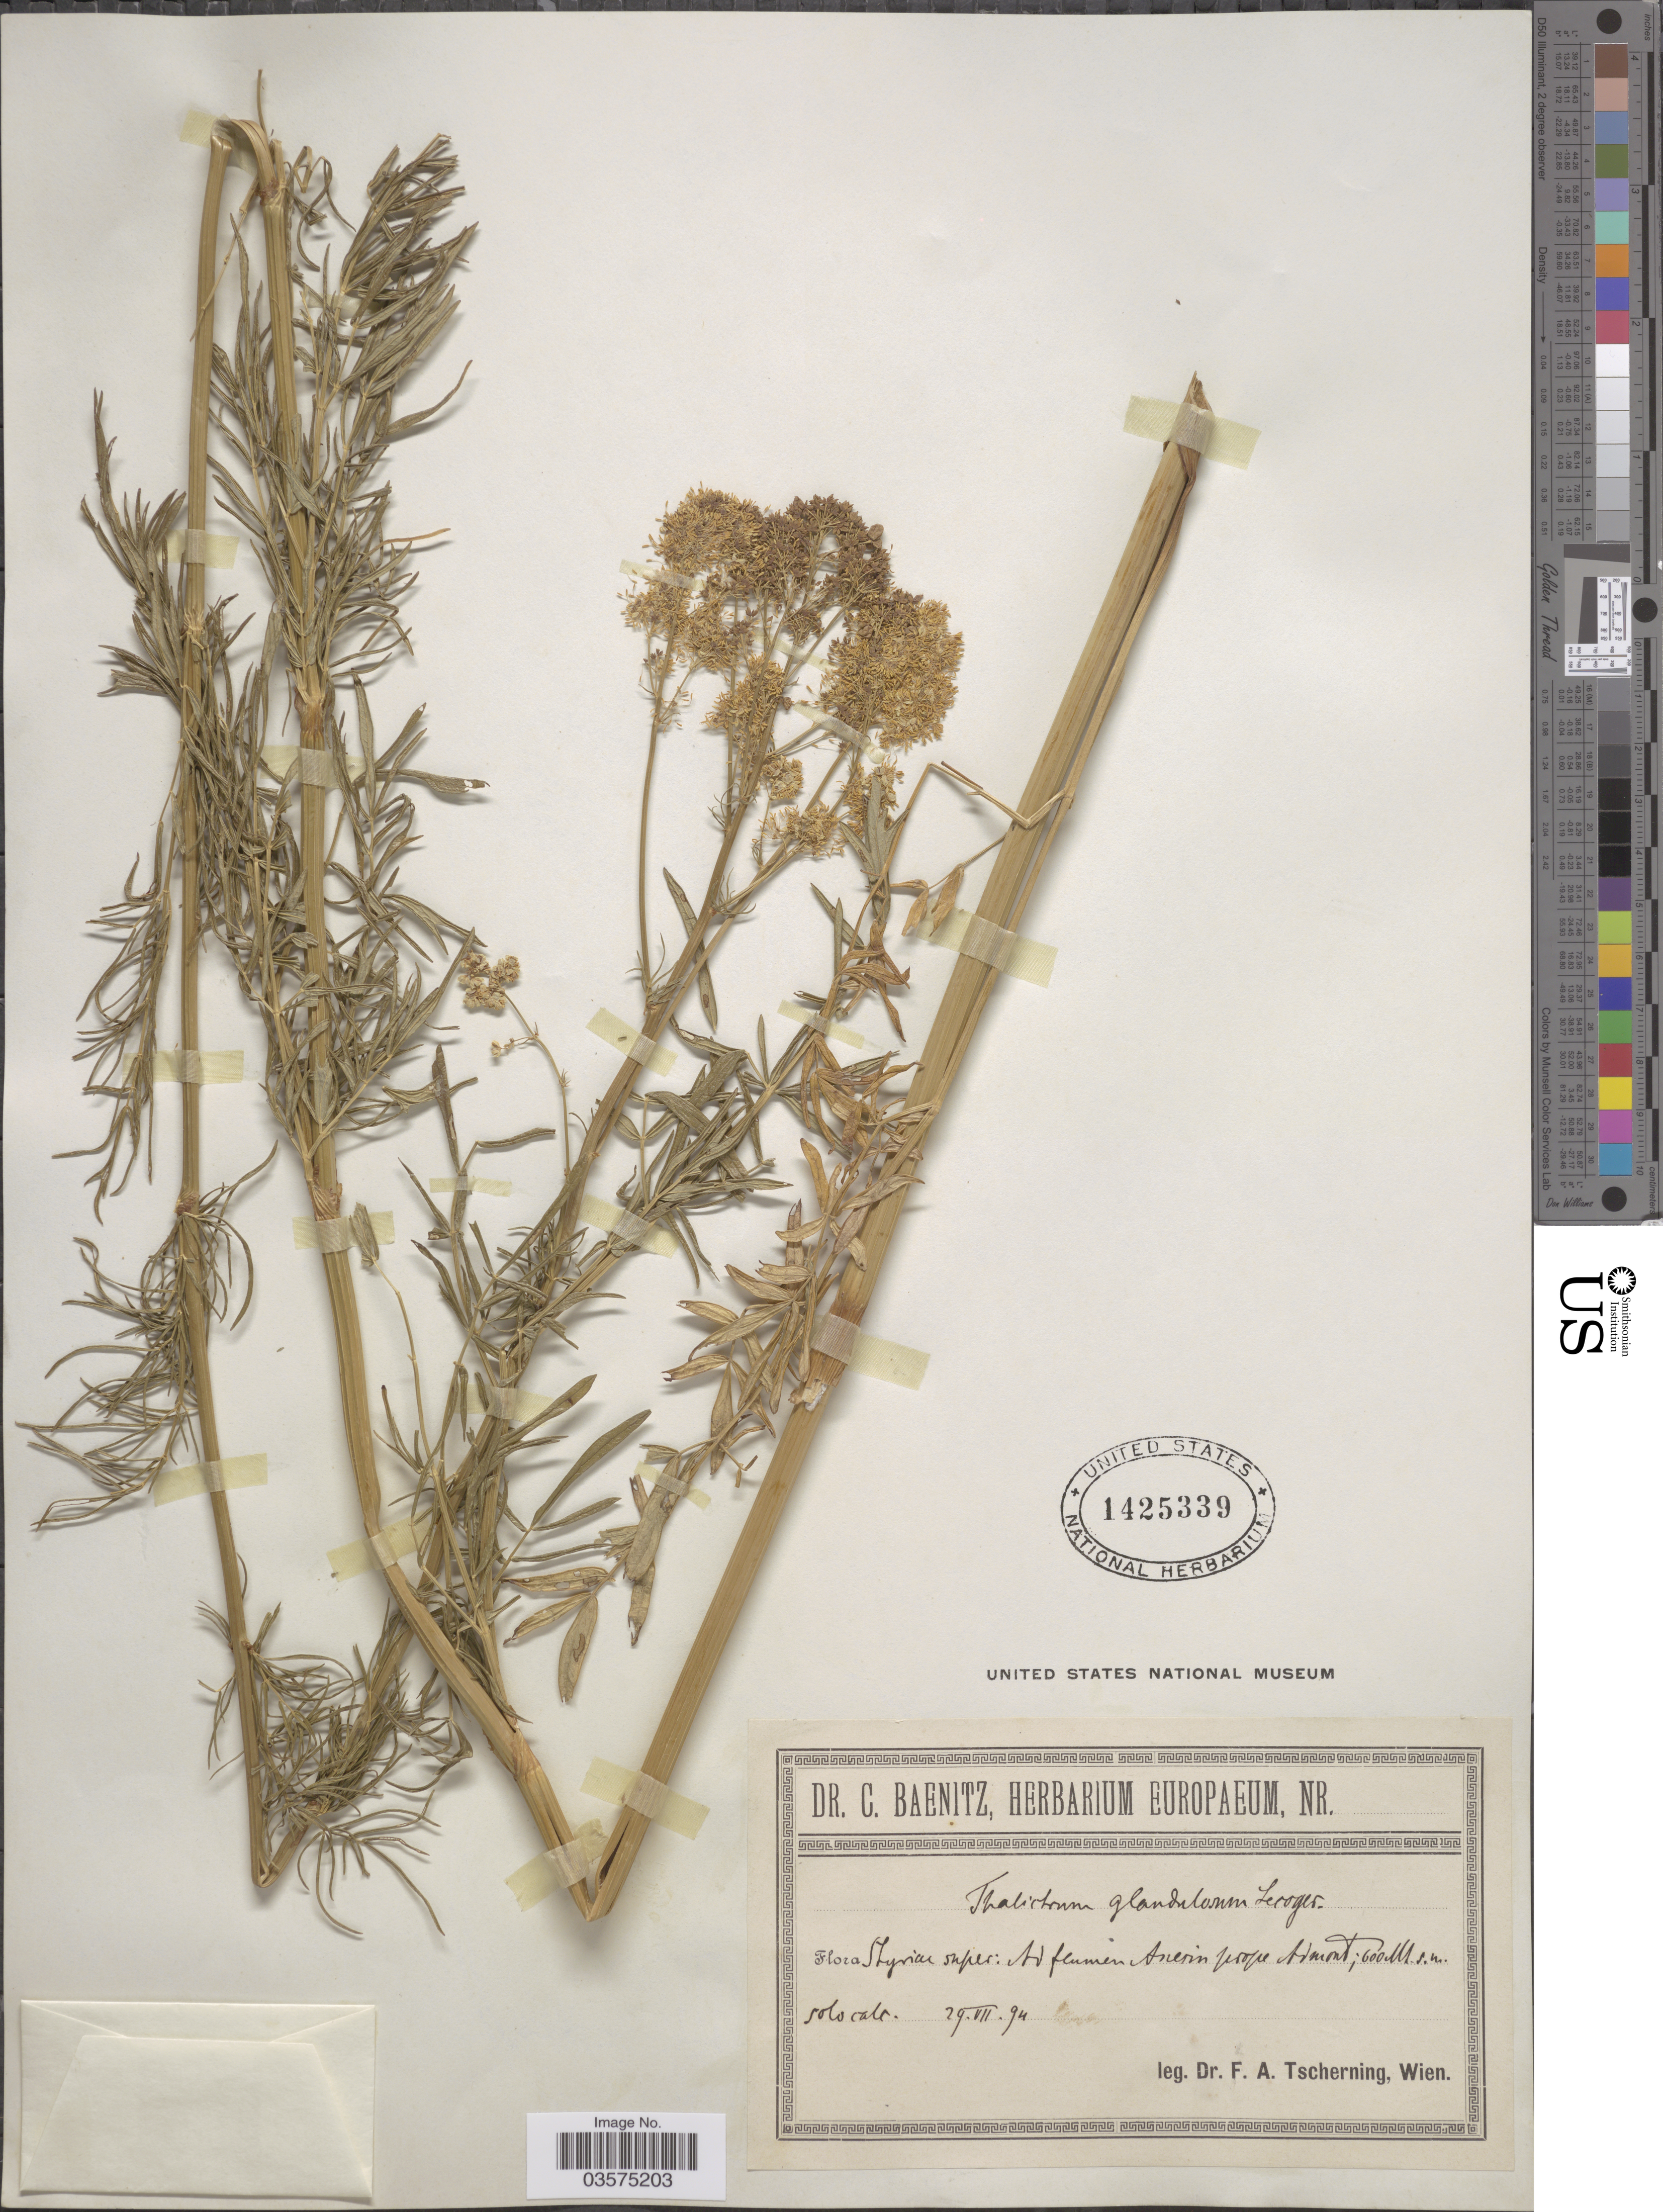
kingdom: Plantae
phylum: Tracheophyta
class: Magnoliopsida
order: Ranunculales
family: Ranunculaceae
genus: Thalictrum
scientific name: Thalictrum glandulosum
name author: Velen.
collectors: F. A. Tscherning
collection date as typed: Transcribed d/m/y: 29/7/94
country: Austria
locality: Styriae super: Ad flumen Anerin prope Admont.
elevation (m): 600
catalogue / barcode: US 1425339